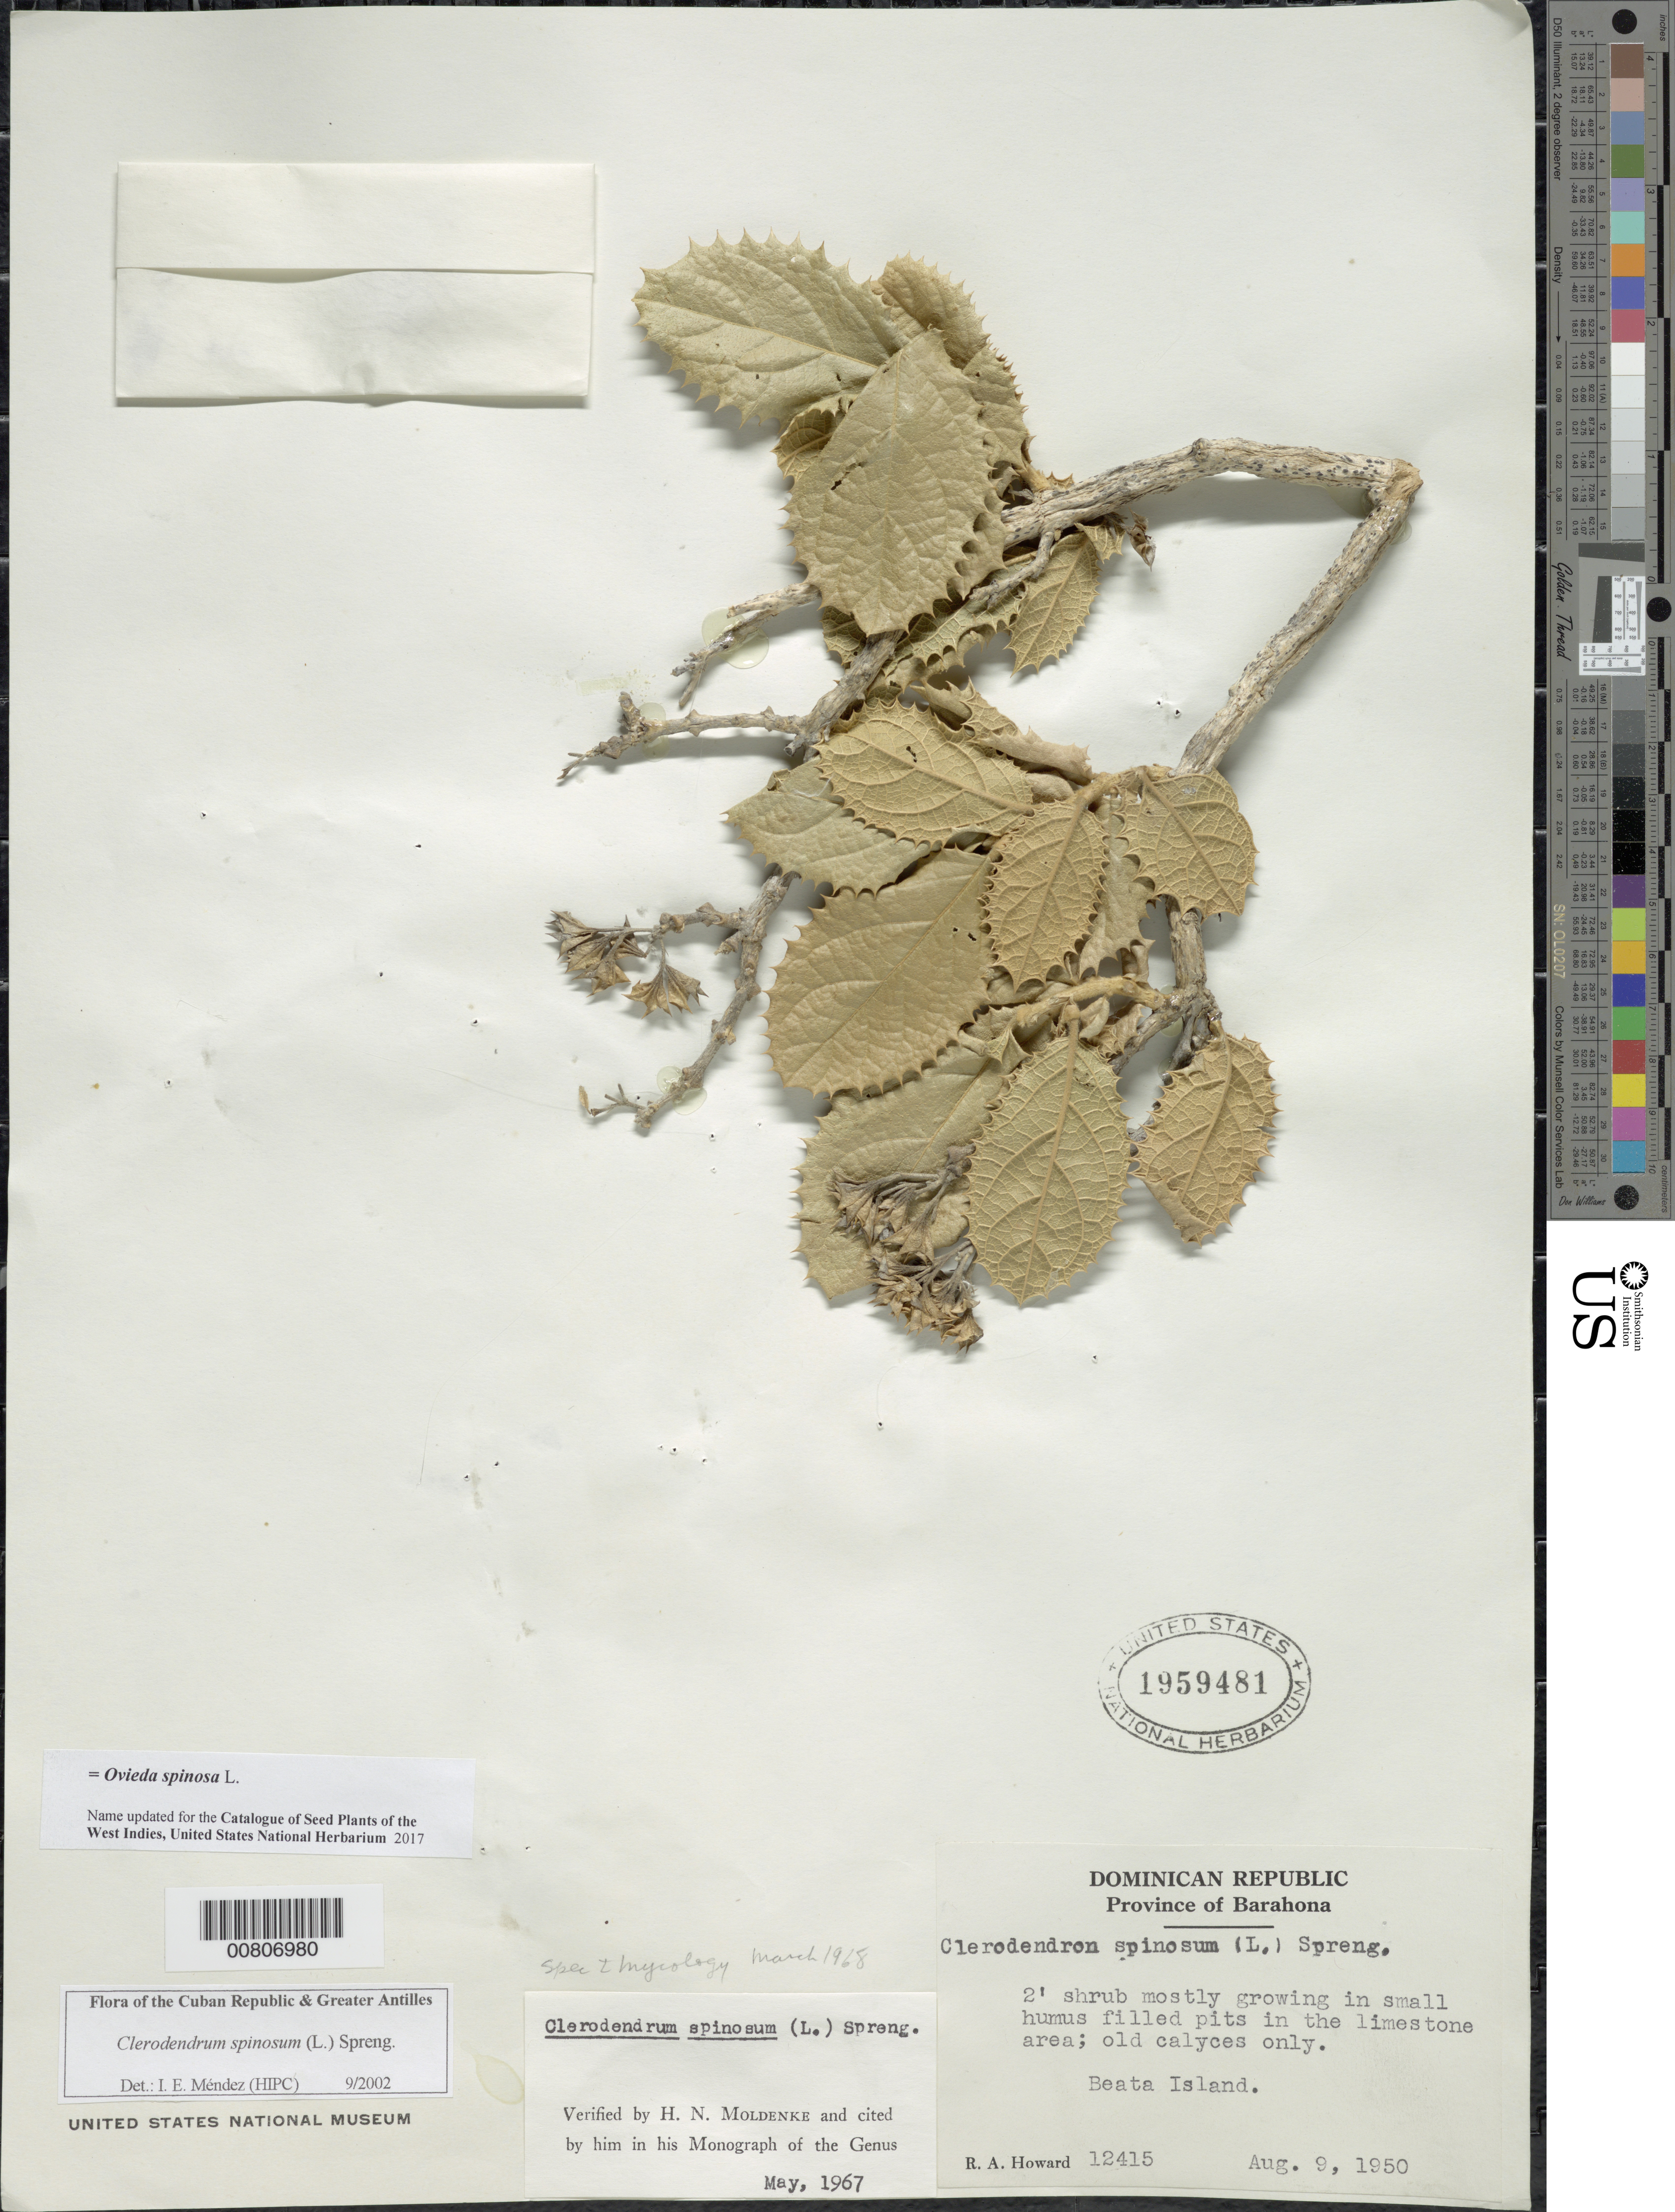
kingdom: Plantae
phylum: Tracheophyta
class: Magnoliopsida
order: Lamiales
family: Lamiaceae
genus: Ovieda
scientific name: Ovieda spinosa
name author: Sw.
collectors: R. A. Howard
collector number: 12415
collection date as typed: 09 Aug 1950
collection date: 1950-08-09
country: Dominican Republic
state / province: Barahona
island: Beata Island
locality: Beata Island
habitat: Growing in small humus filled pits in limestone area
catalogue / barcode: US 1959481